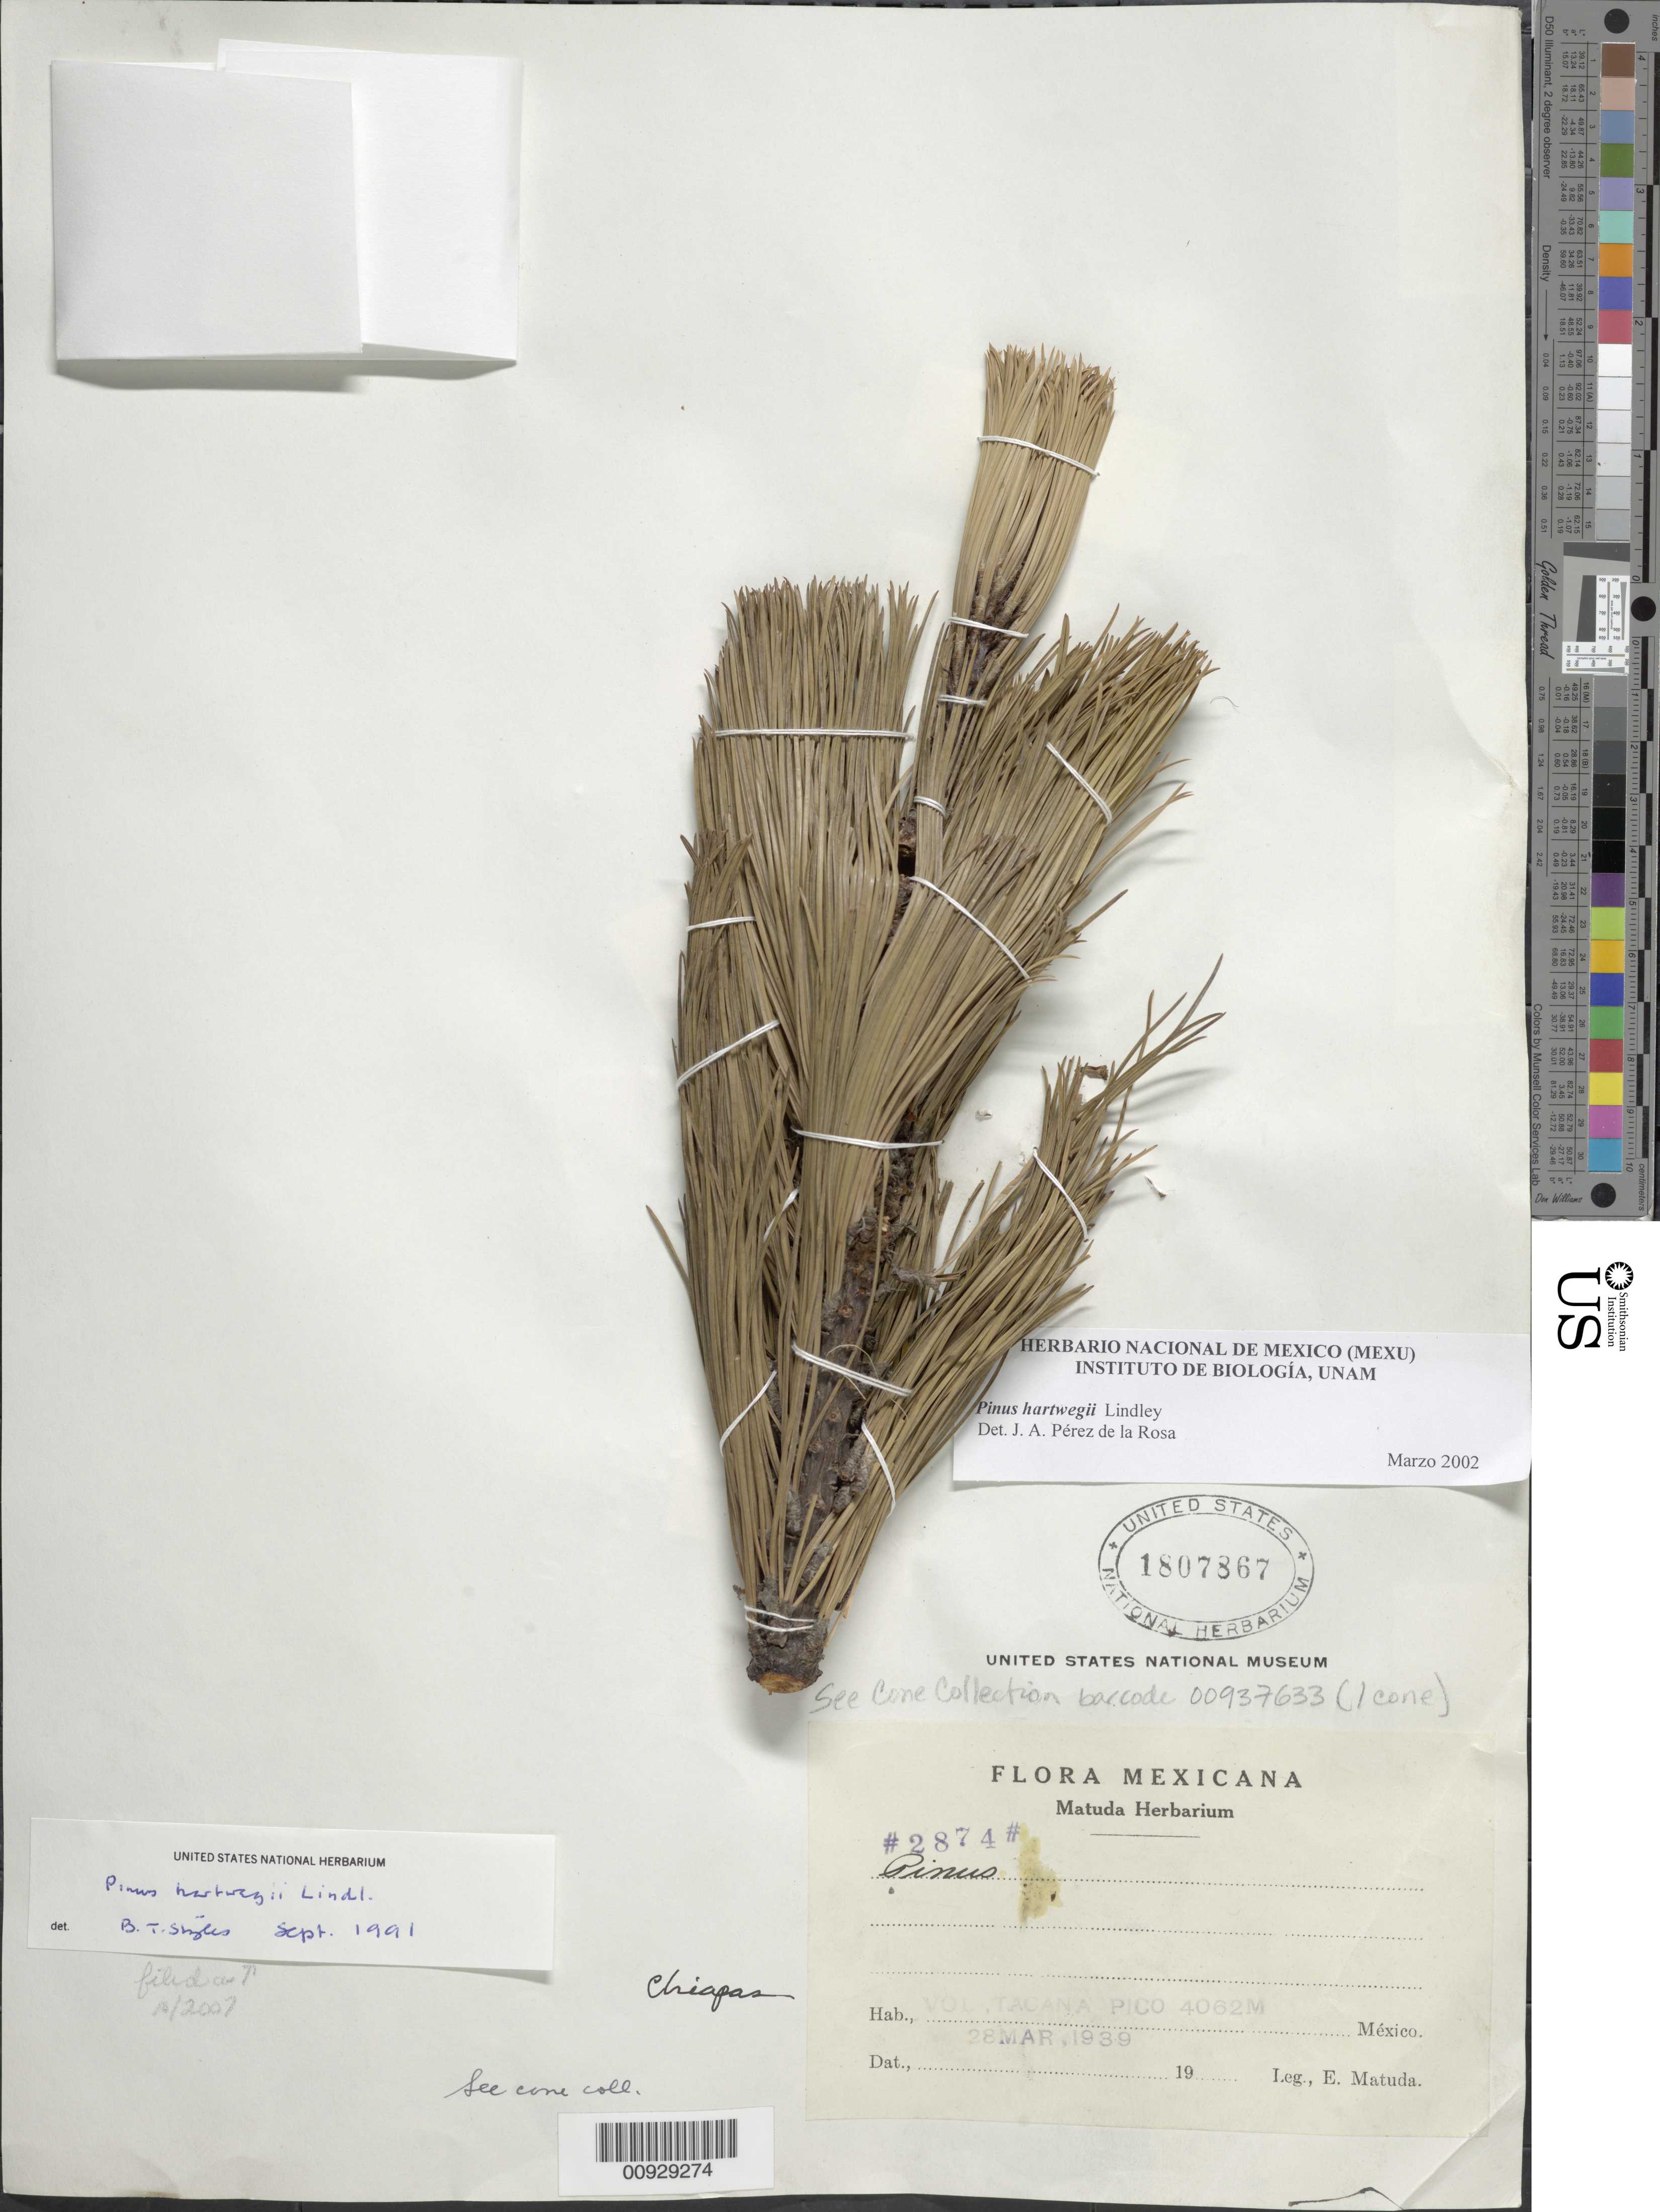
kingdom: Plantae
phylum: Tracheophyta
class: Pinopsida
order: Pinales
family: Pinaceae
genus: Pinus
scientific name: Pinus hartwegii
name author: Lindl.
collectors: E. Matuda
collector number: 2874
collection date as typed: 28 Mar 1939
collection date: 1939-03-28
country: Mexico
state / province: Chiapas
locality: Volcán Tacana Pico.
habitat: Pico volcán.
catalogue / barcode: US 1807867